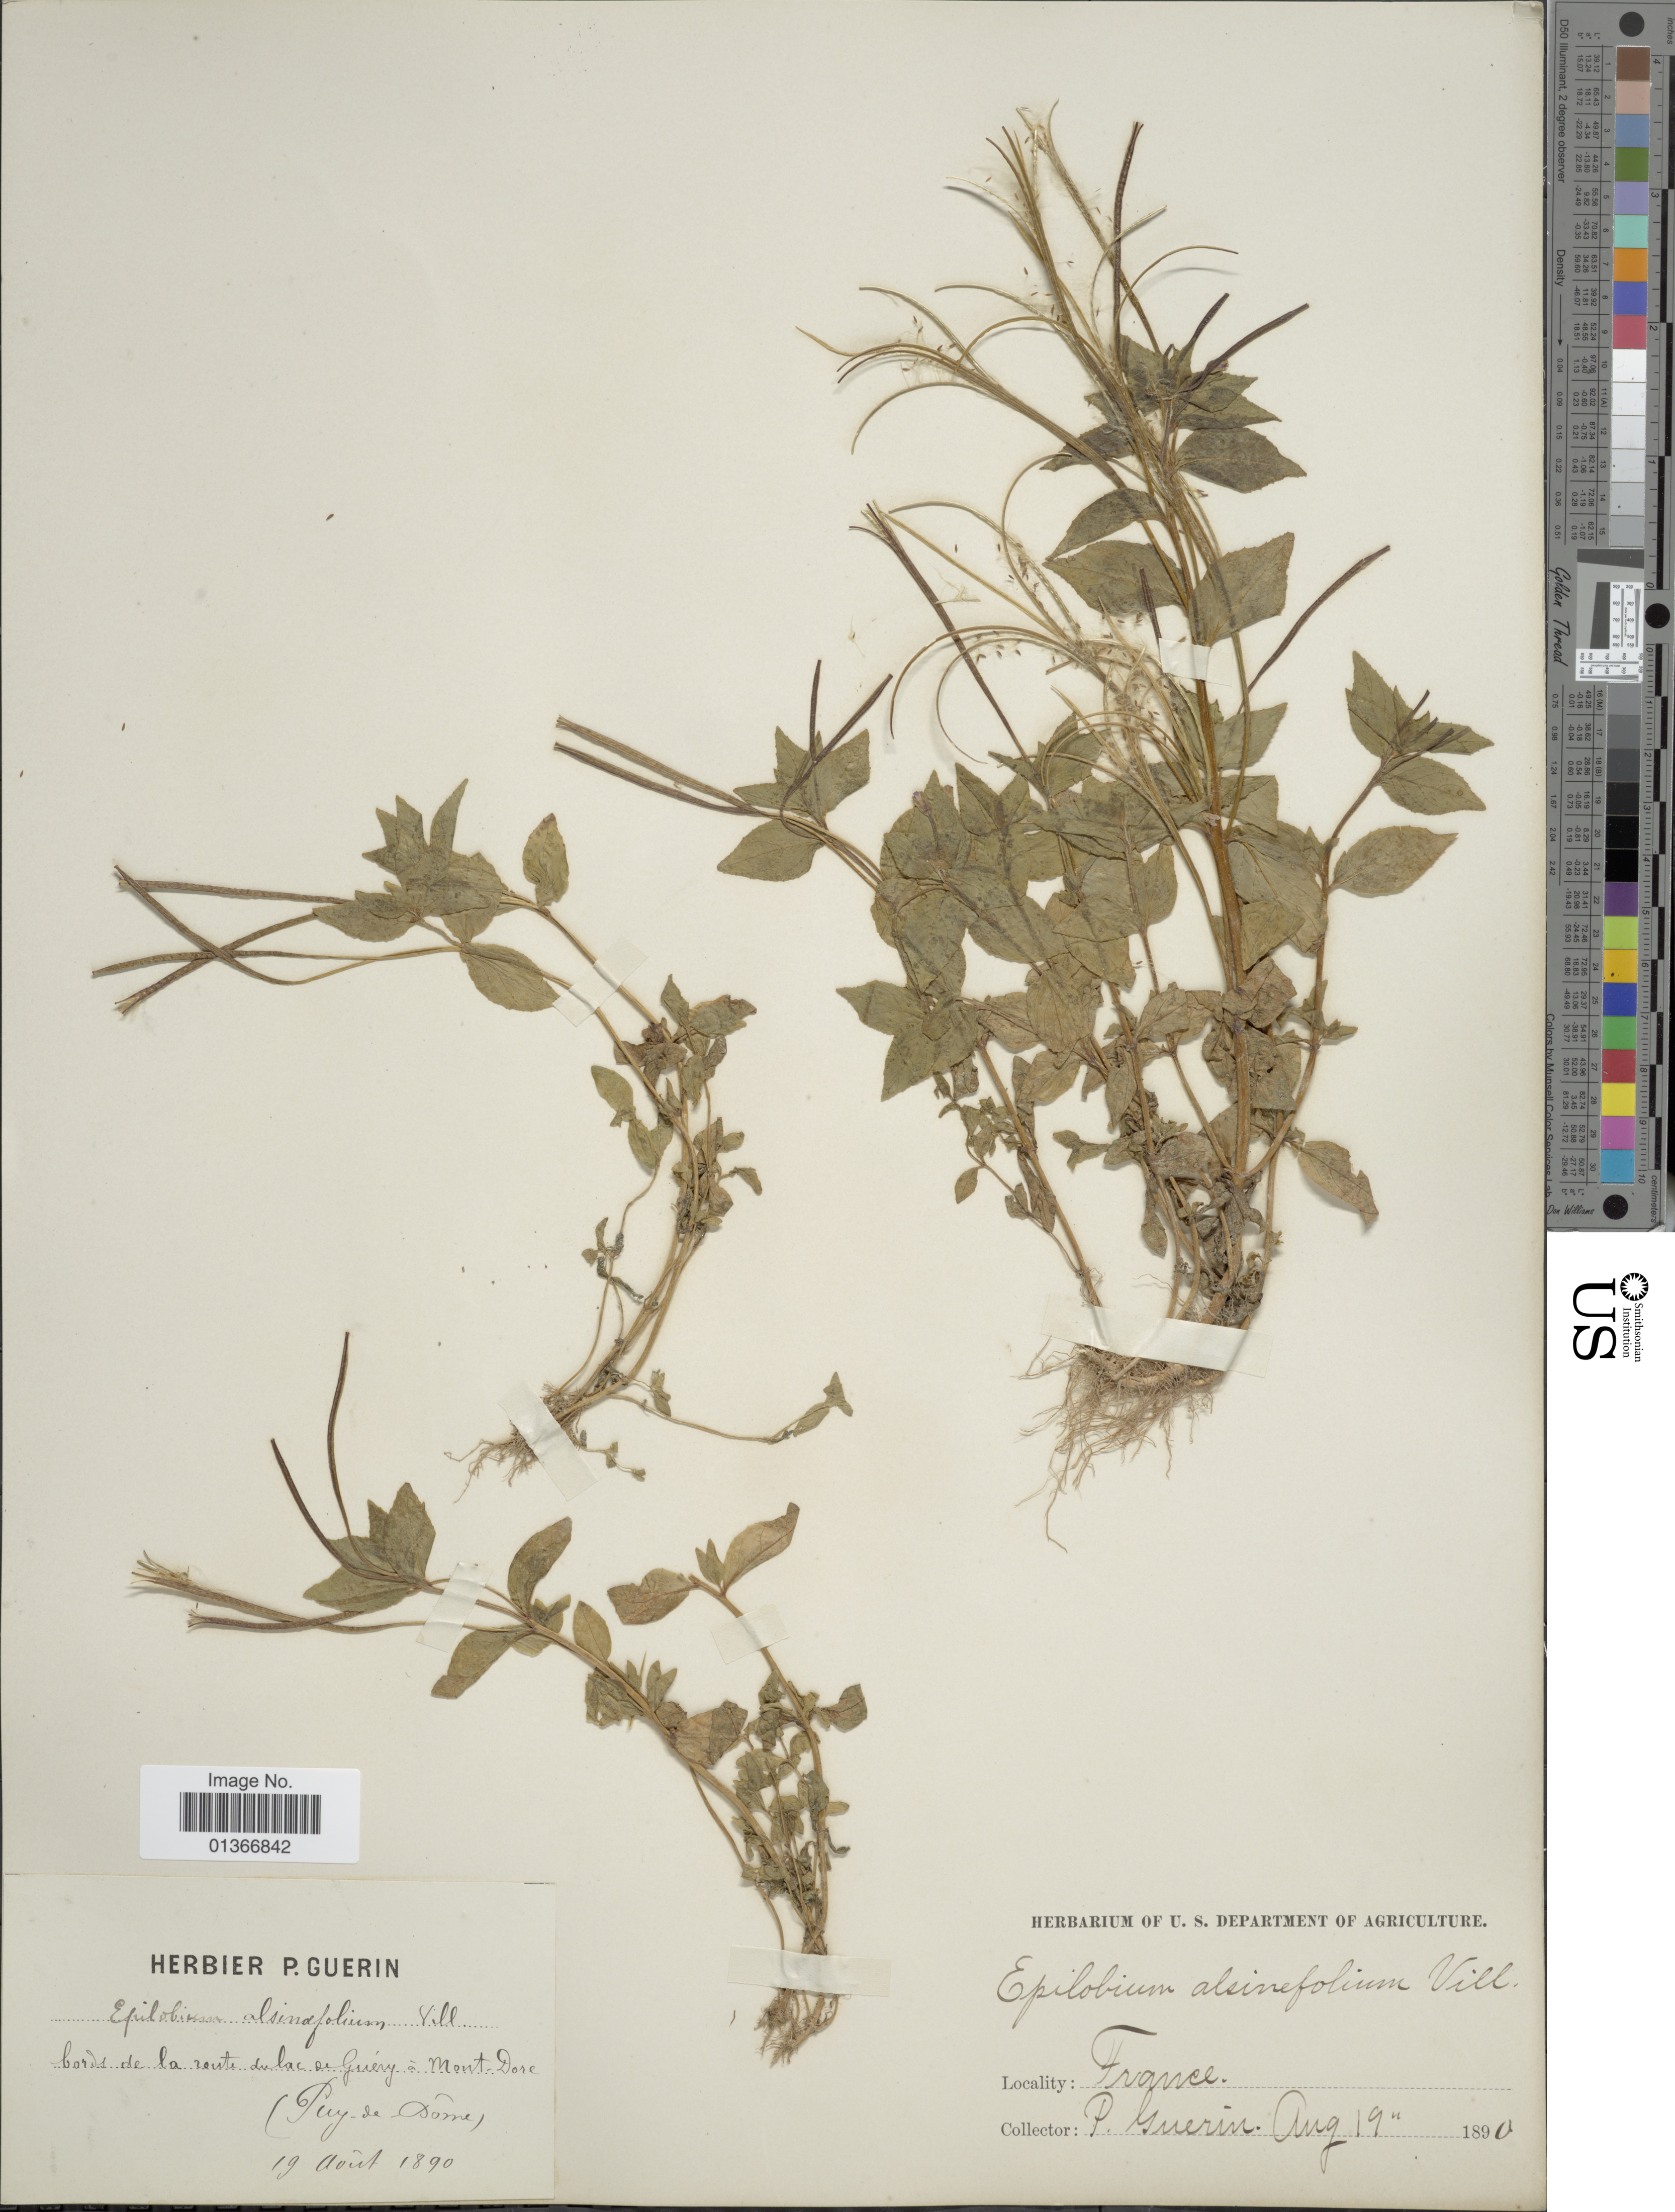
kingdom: Plantae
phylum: Tracheophyta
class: Magnoliopsida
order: Myrtales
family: Onagraceae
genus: Epilobium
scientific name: Epilobium alsinifolium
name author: Vill.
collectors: P. Guerin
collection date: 1890-08-19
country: France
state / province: Auvergne-Rhône-Alpes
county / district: Puy-de-Dôme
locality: Bords de la route du lac de Guéry à Mont-Dore (Puy-de-Dôme).